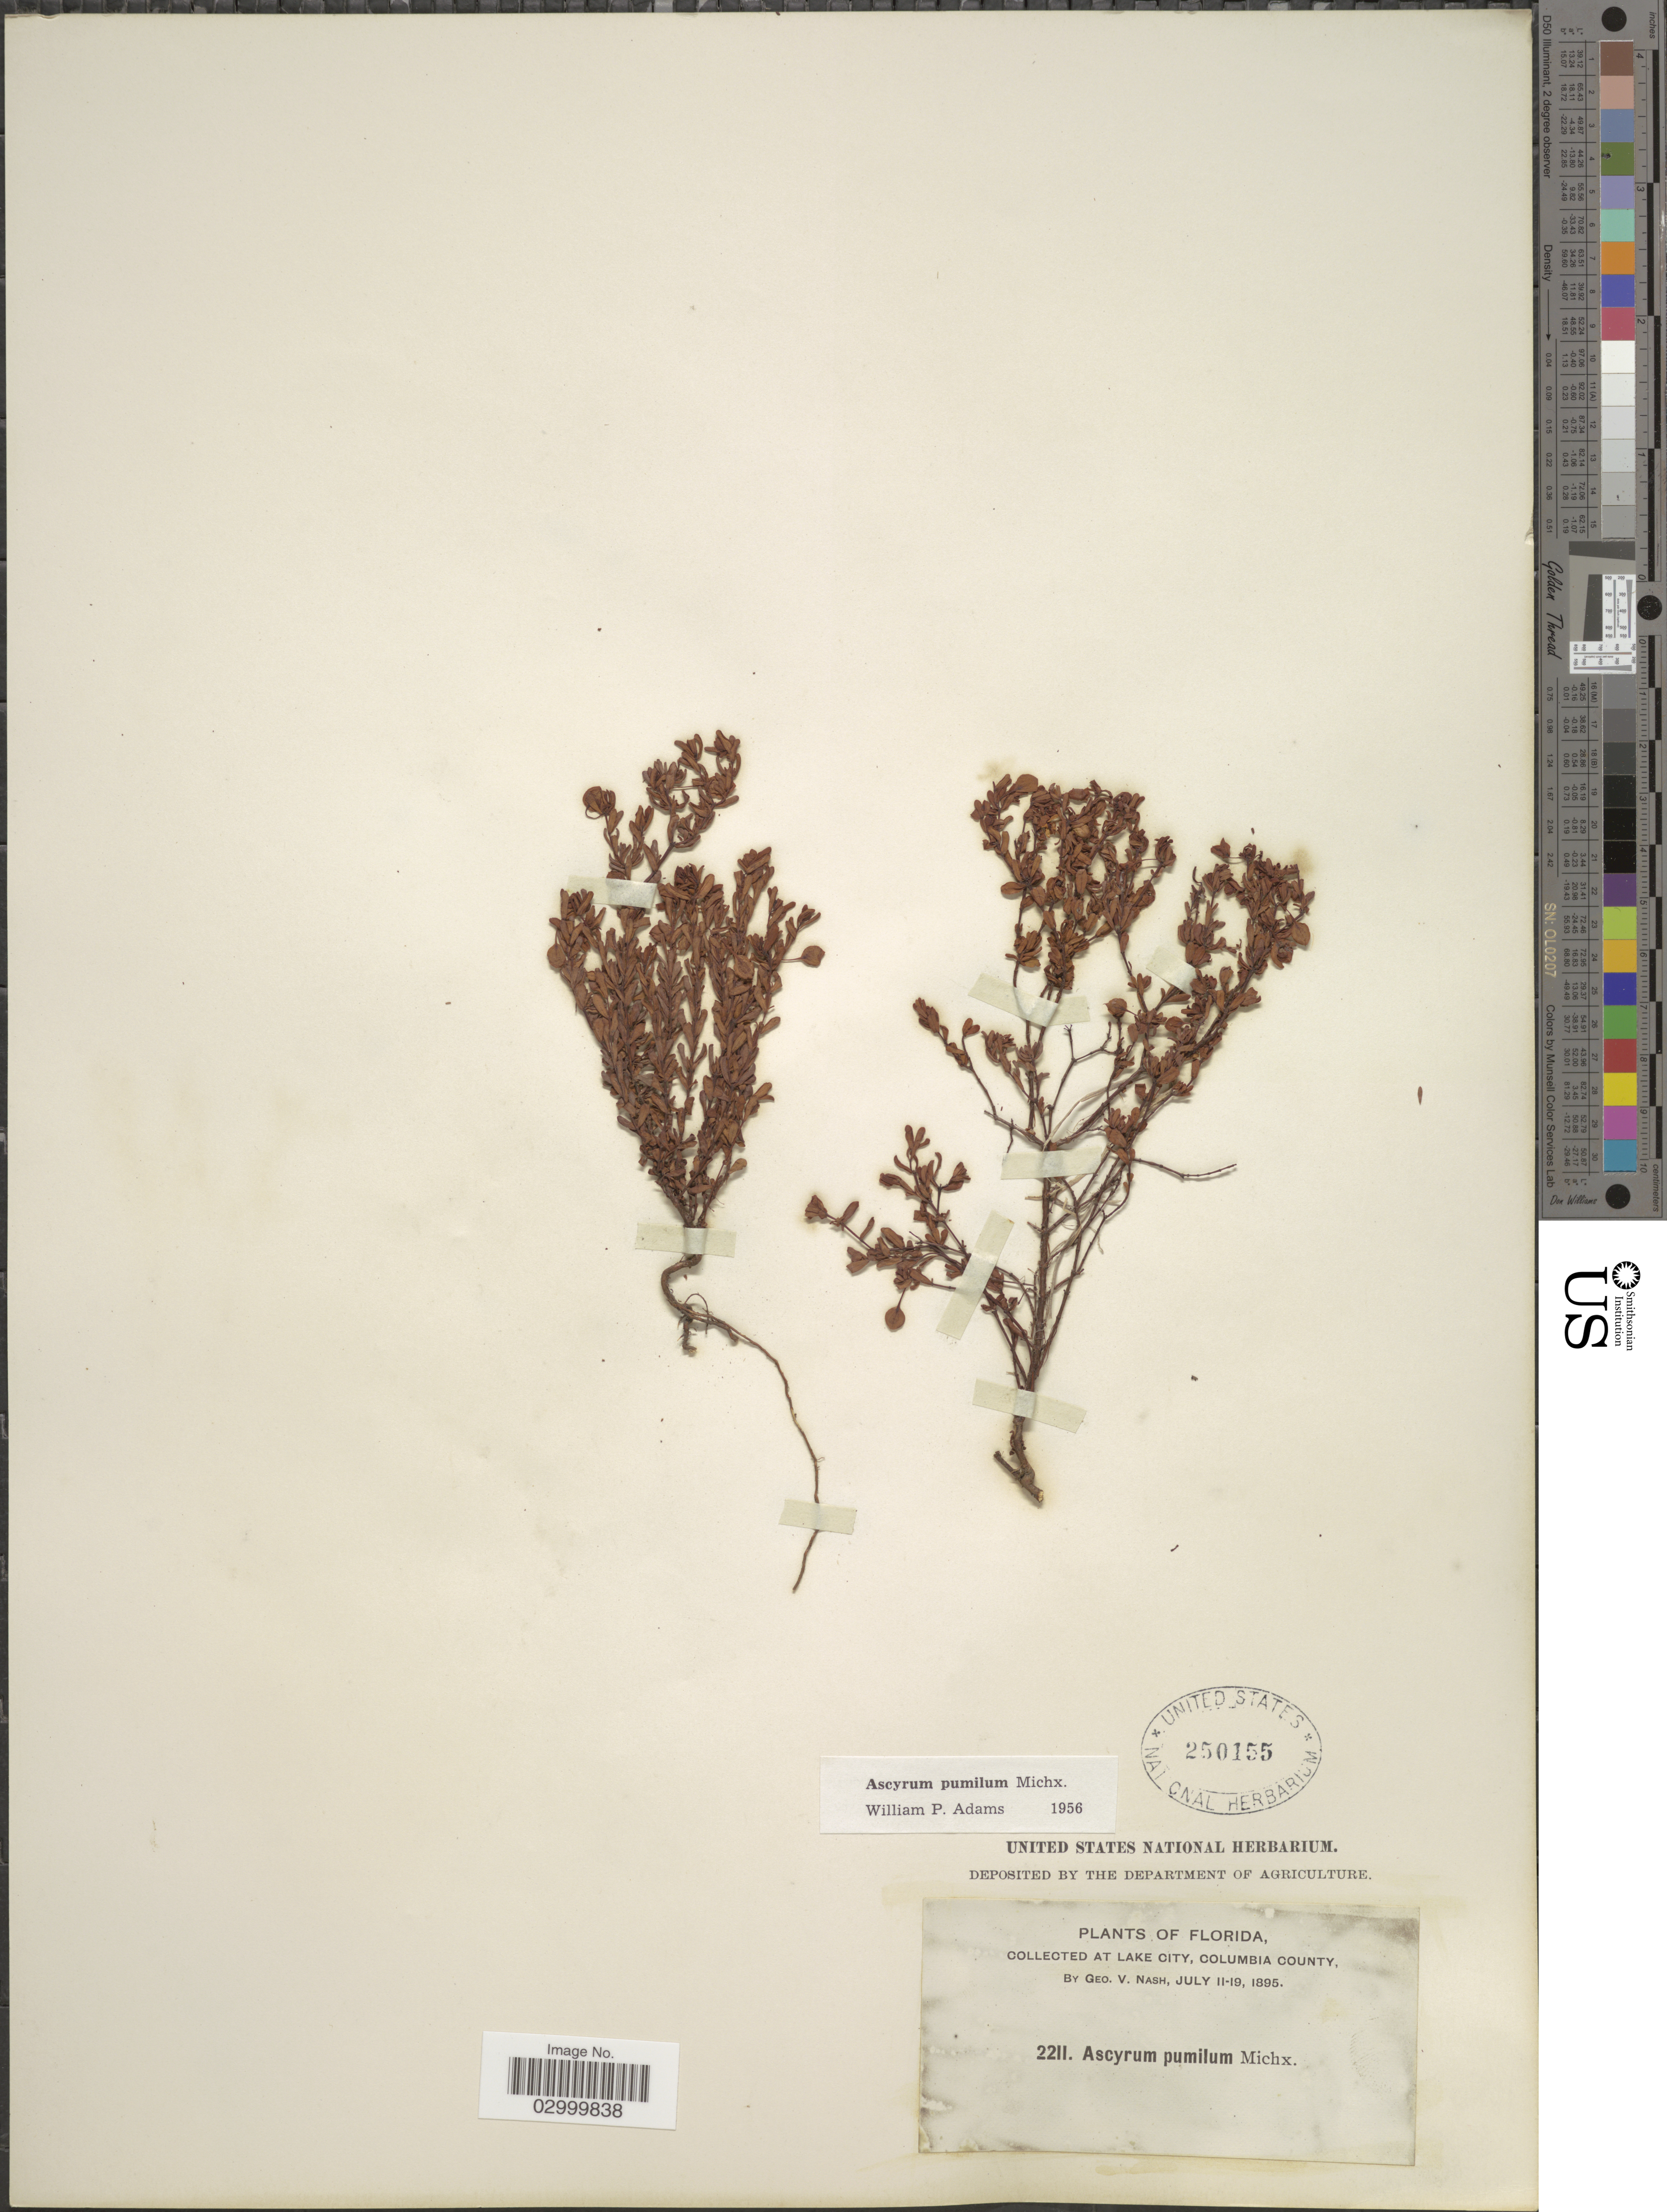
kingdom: Plantae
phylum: Tracheophyta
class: Magnoliopsida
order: Malpighiales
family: Hypericaceae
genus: Hypericum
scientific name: Hypericum suffructicosum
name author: W.P. Adams & N. Robson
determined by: Strong, Mark T., (BOT), Smithsonian Institution - National Museum of Natural History (UNITED STATES)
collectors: G. V. Nash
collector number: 2211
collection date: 1895-07-11/1895-07-19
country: United States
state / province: Florida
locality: At Lake City, Columbia County.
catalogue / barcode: US 250155